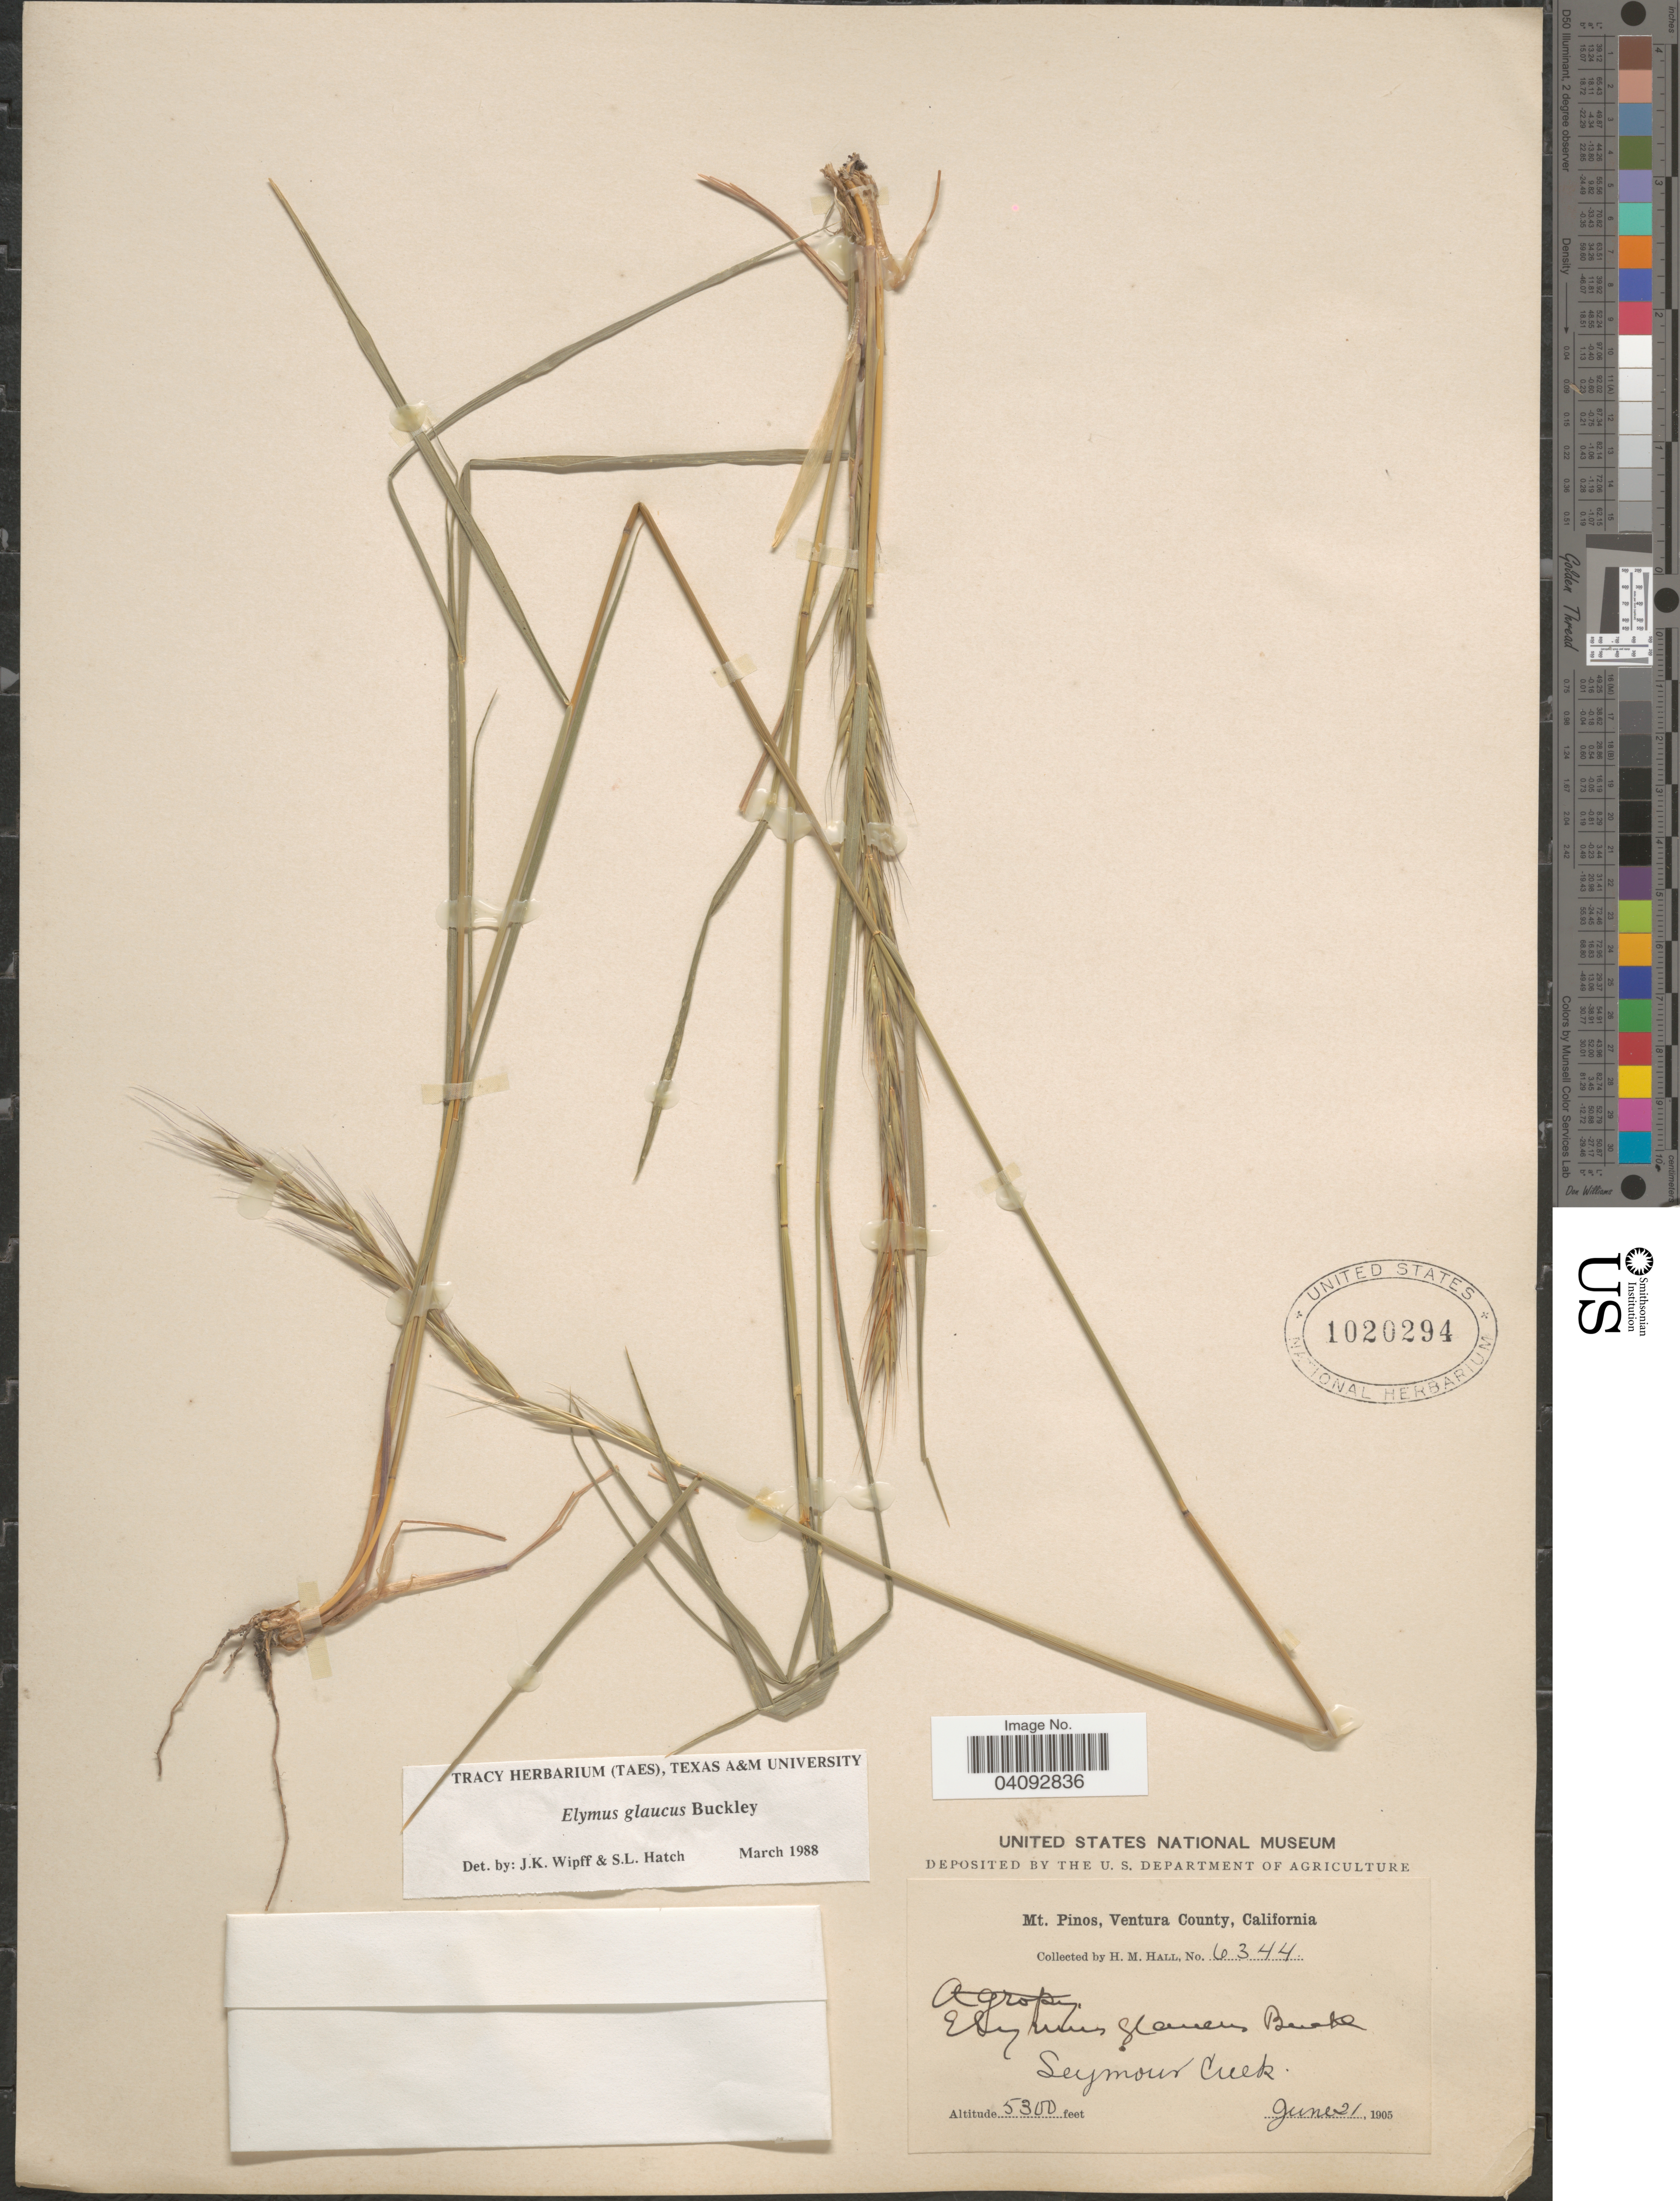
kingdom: Plantae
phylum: Tracheophyta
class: Liliopsida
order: Poales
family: Poaceae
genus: Elymus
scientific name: Elymus glaucus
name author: Buckley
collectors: H. M. Hall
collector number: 6344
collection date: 1905-06-21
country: United States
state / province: California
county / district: Ventura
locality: Mt. Pinos, Ventura County. Seymour Creek.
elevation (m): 1615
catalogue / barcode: US 1020294